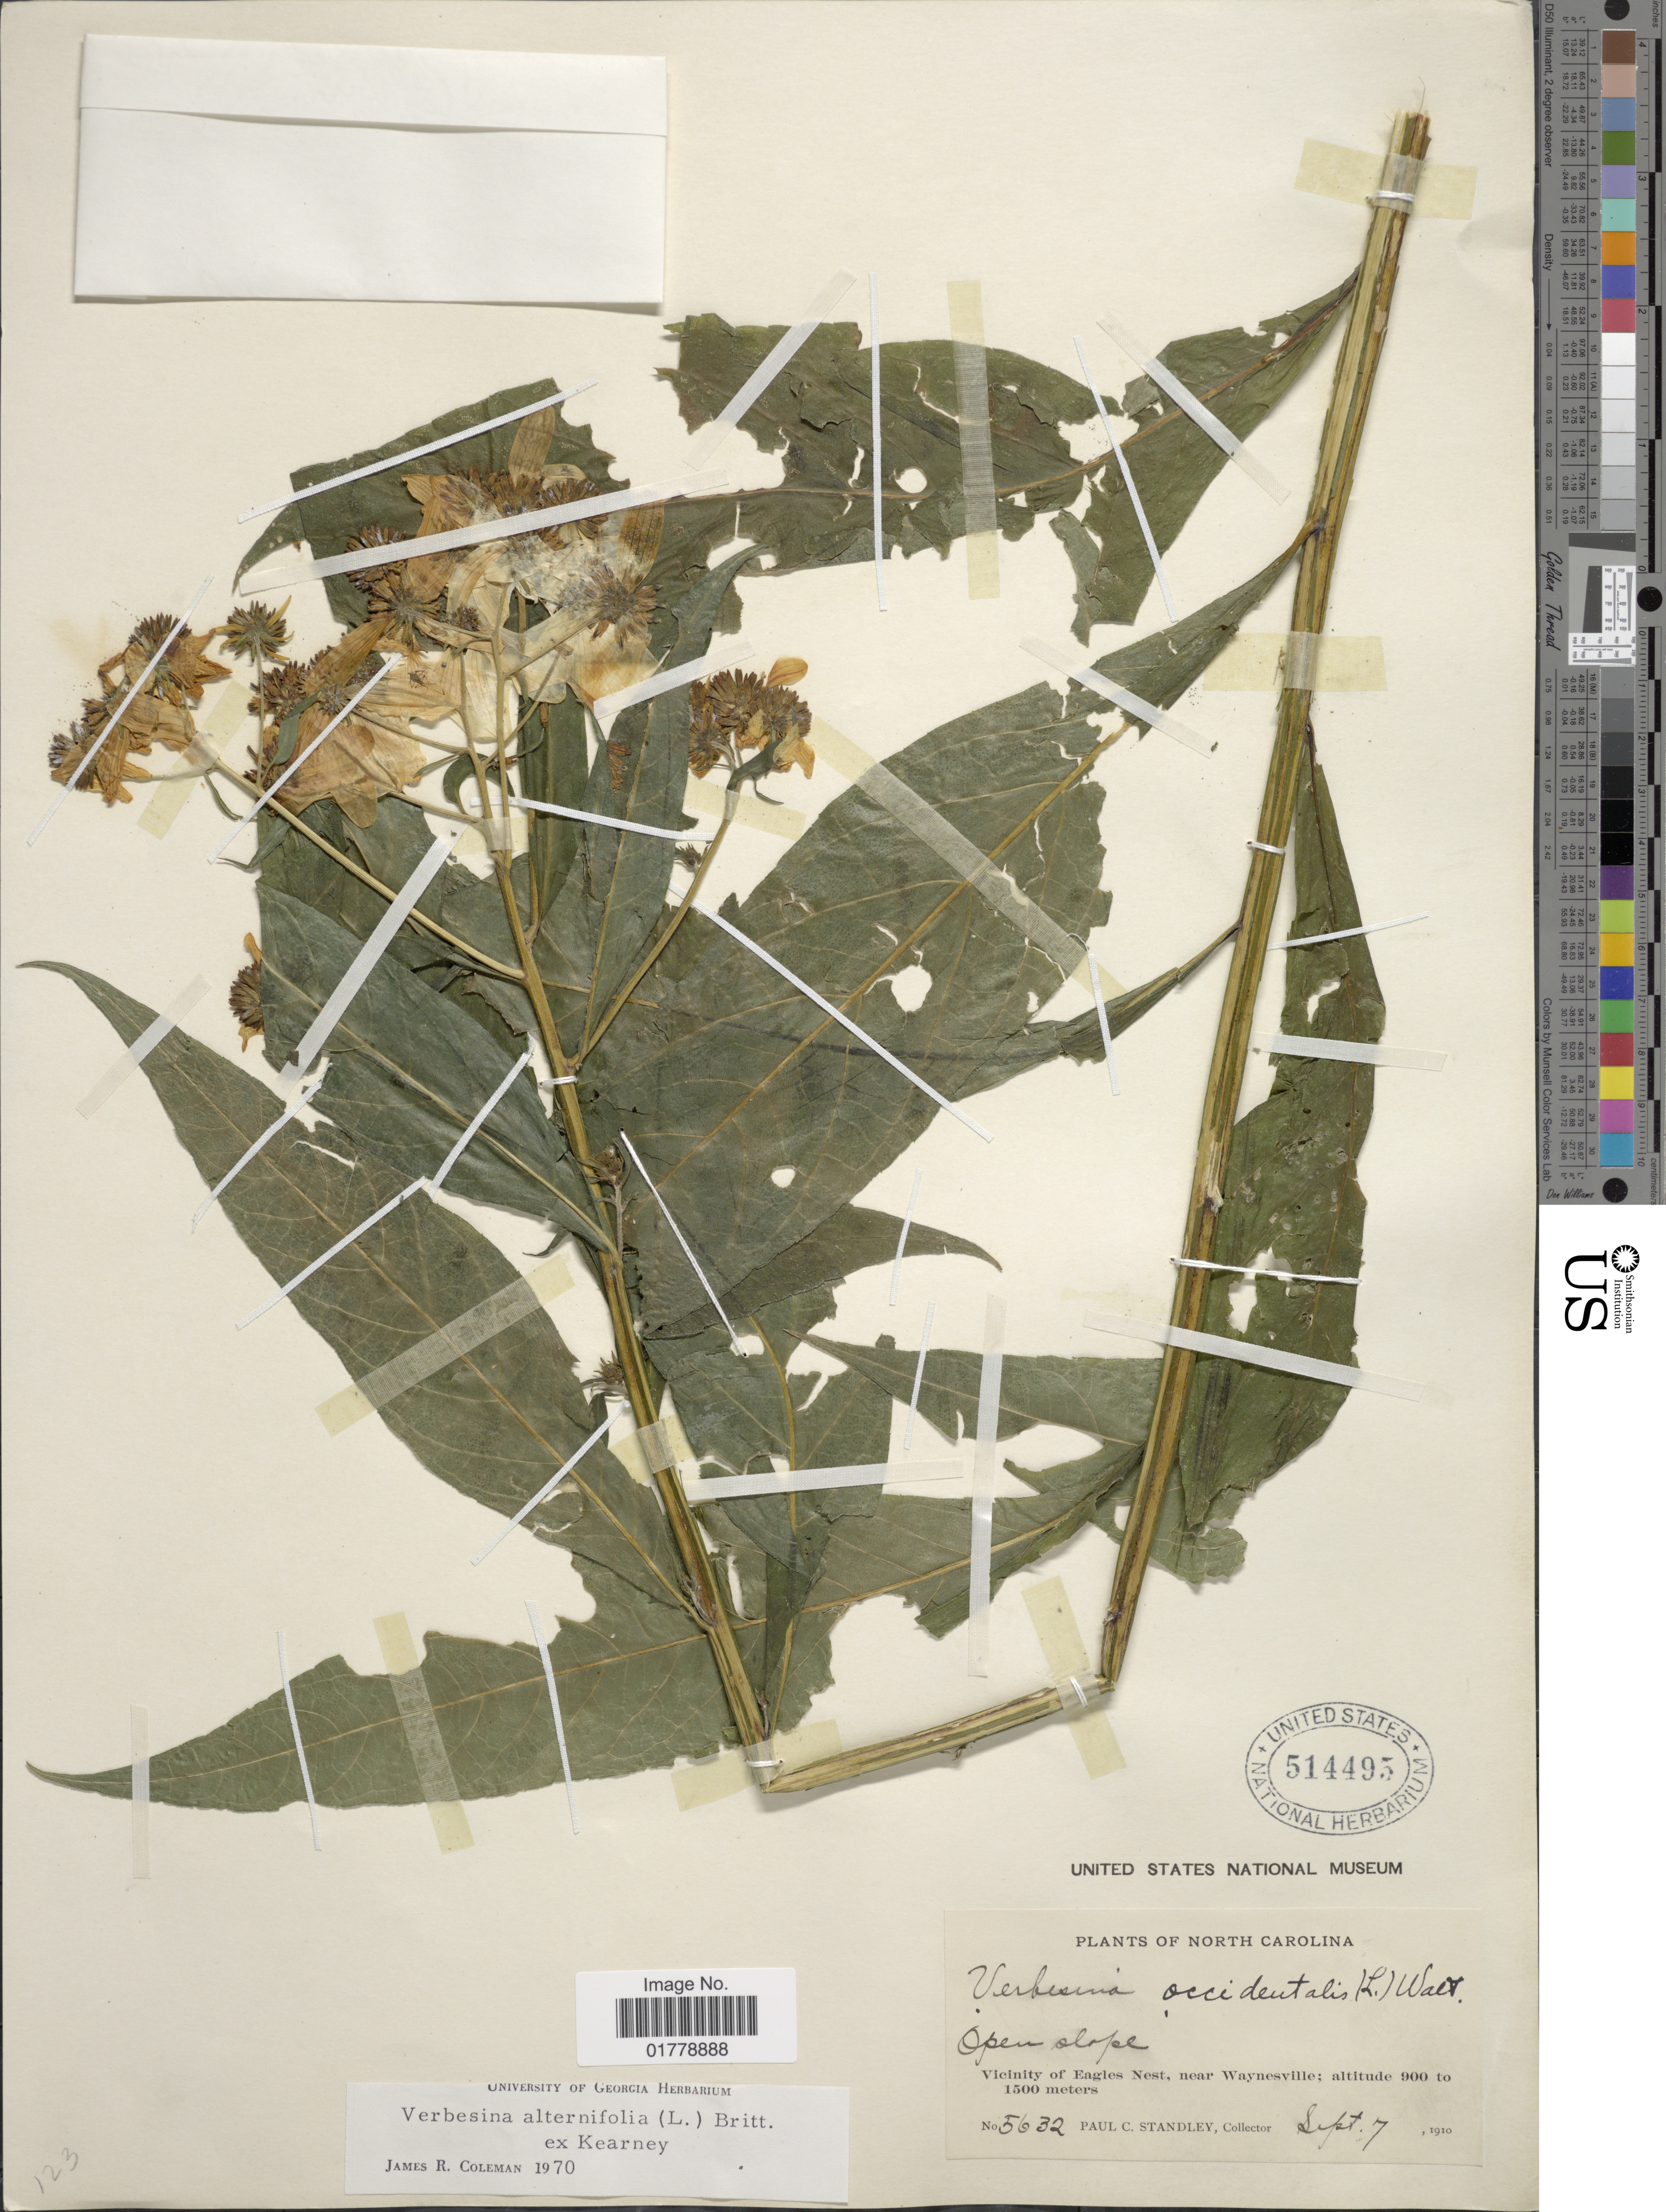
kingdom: Plantae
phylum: Tracheophyta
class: Magnoliopsida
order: Asterales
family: Asteraceae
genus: Verbesina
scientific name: Verbesina alternifolia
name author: (L.) Britton ex Kearney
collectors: P. C. Standley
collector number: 5632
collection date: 1910-09-07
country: United States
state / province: North Carolina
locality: Open slope. Vicinity of Eagles Nest, near Waynesville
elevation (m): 900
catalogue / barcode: US 514495